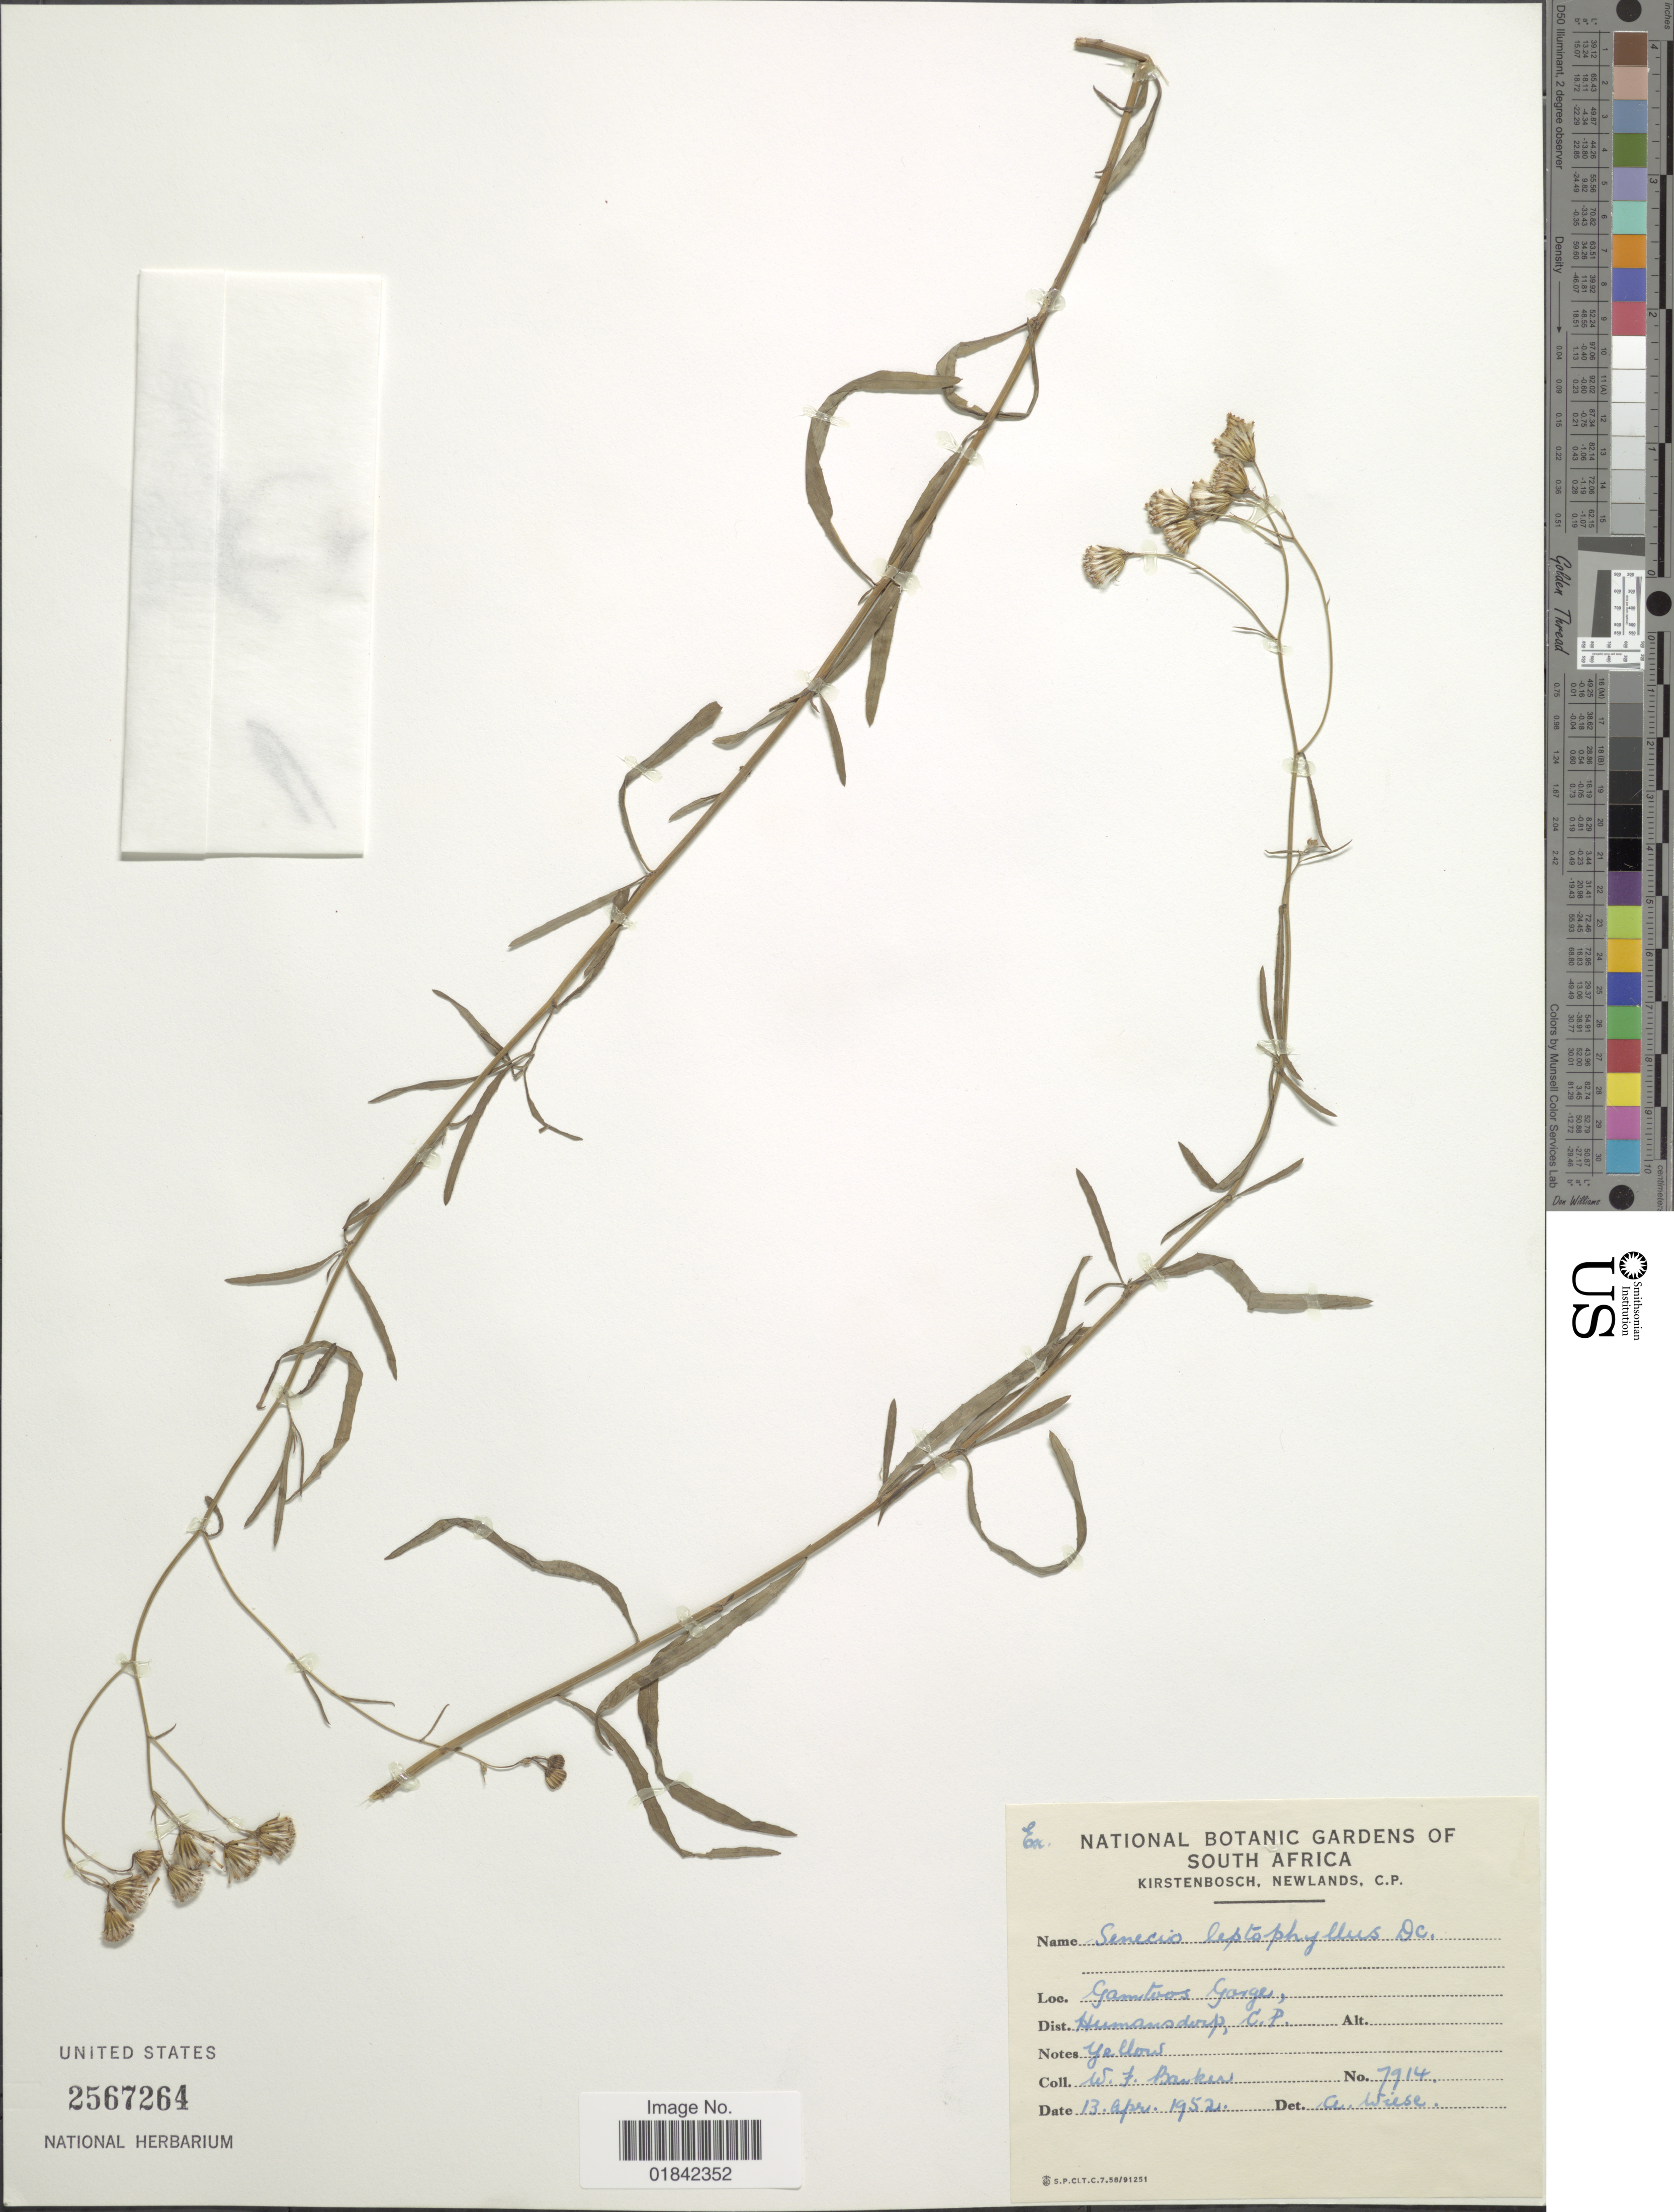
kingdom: Plantae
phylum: Tracheophyta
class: Magnoliopsida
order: Asterales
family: Asteraceae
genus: Senecio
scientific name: Senecio leptophyllus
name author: DC.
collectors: W. F. Barker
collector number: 7914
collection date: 1952-04-13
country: South Africa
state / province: Eastern Cape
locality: Gamtoos George, Humansdorp, C. P.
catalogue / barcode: US 2567264